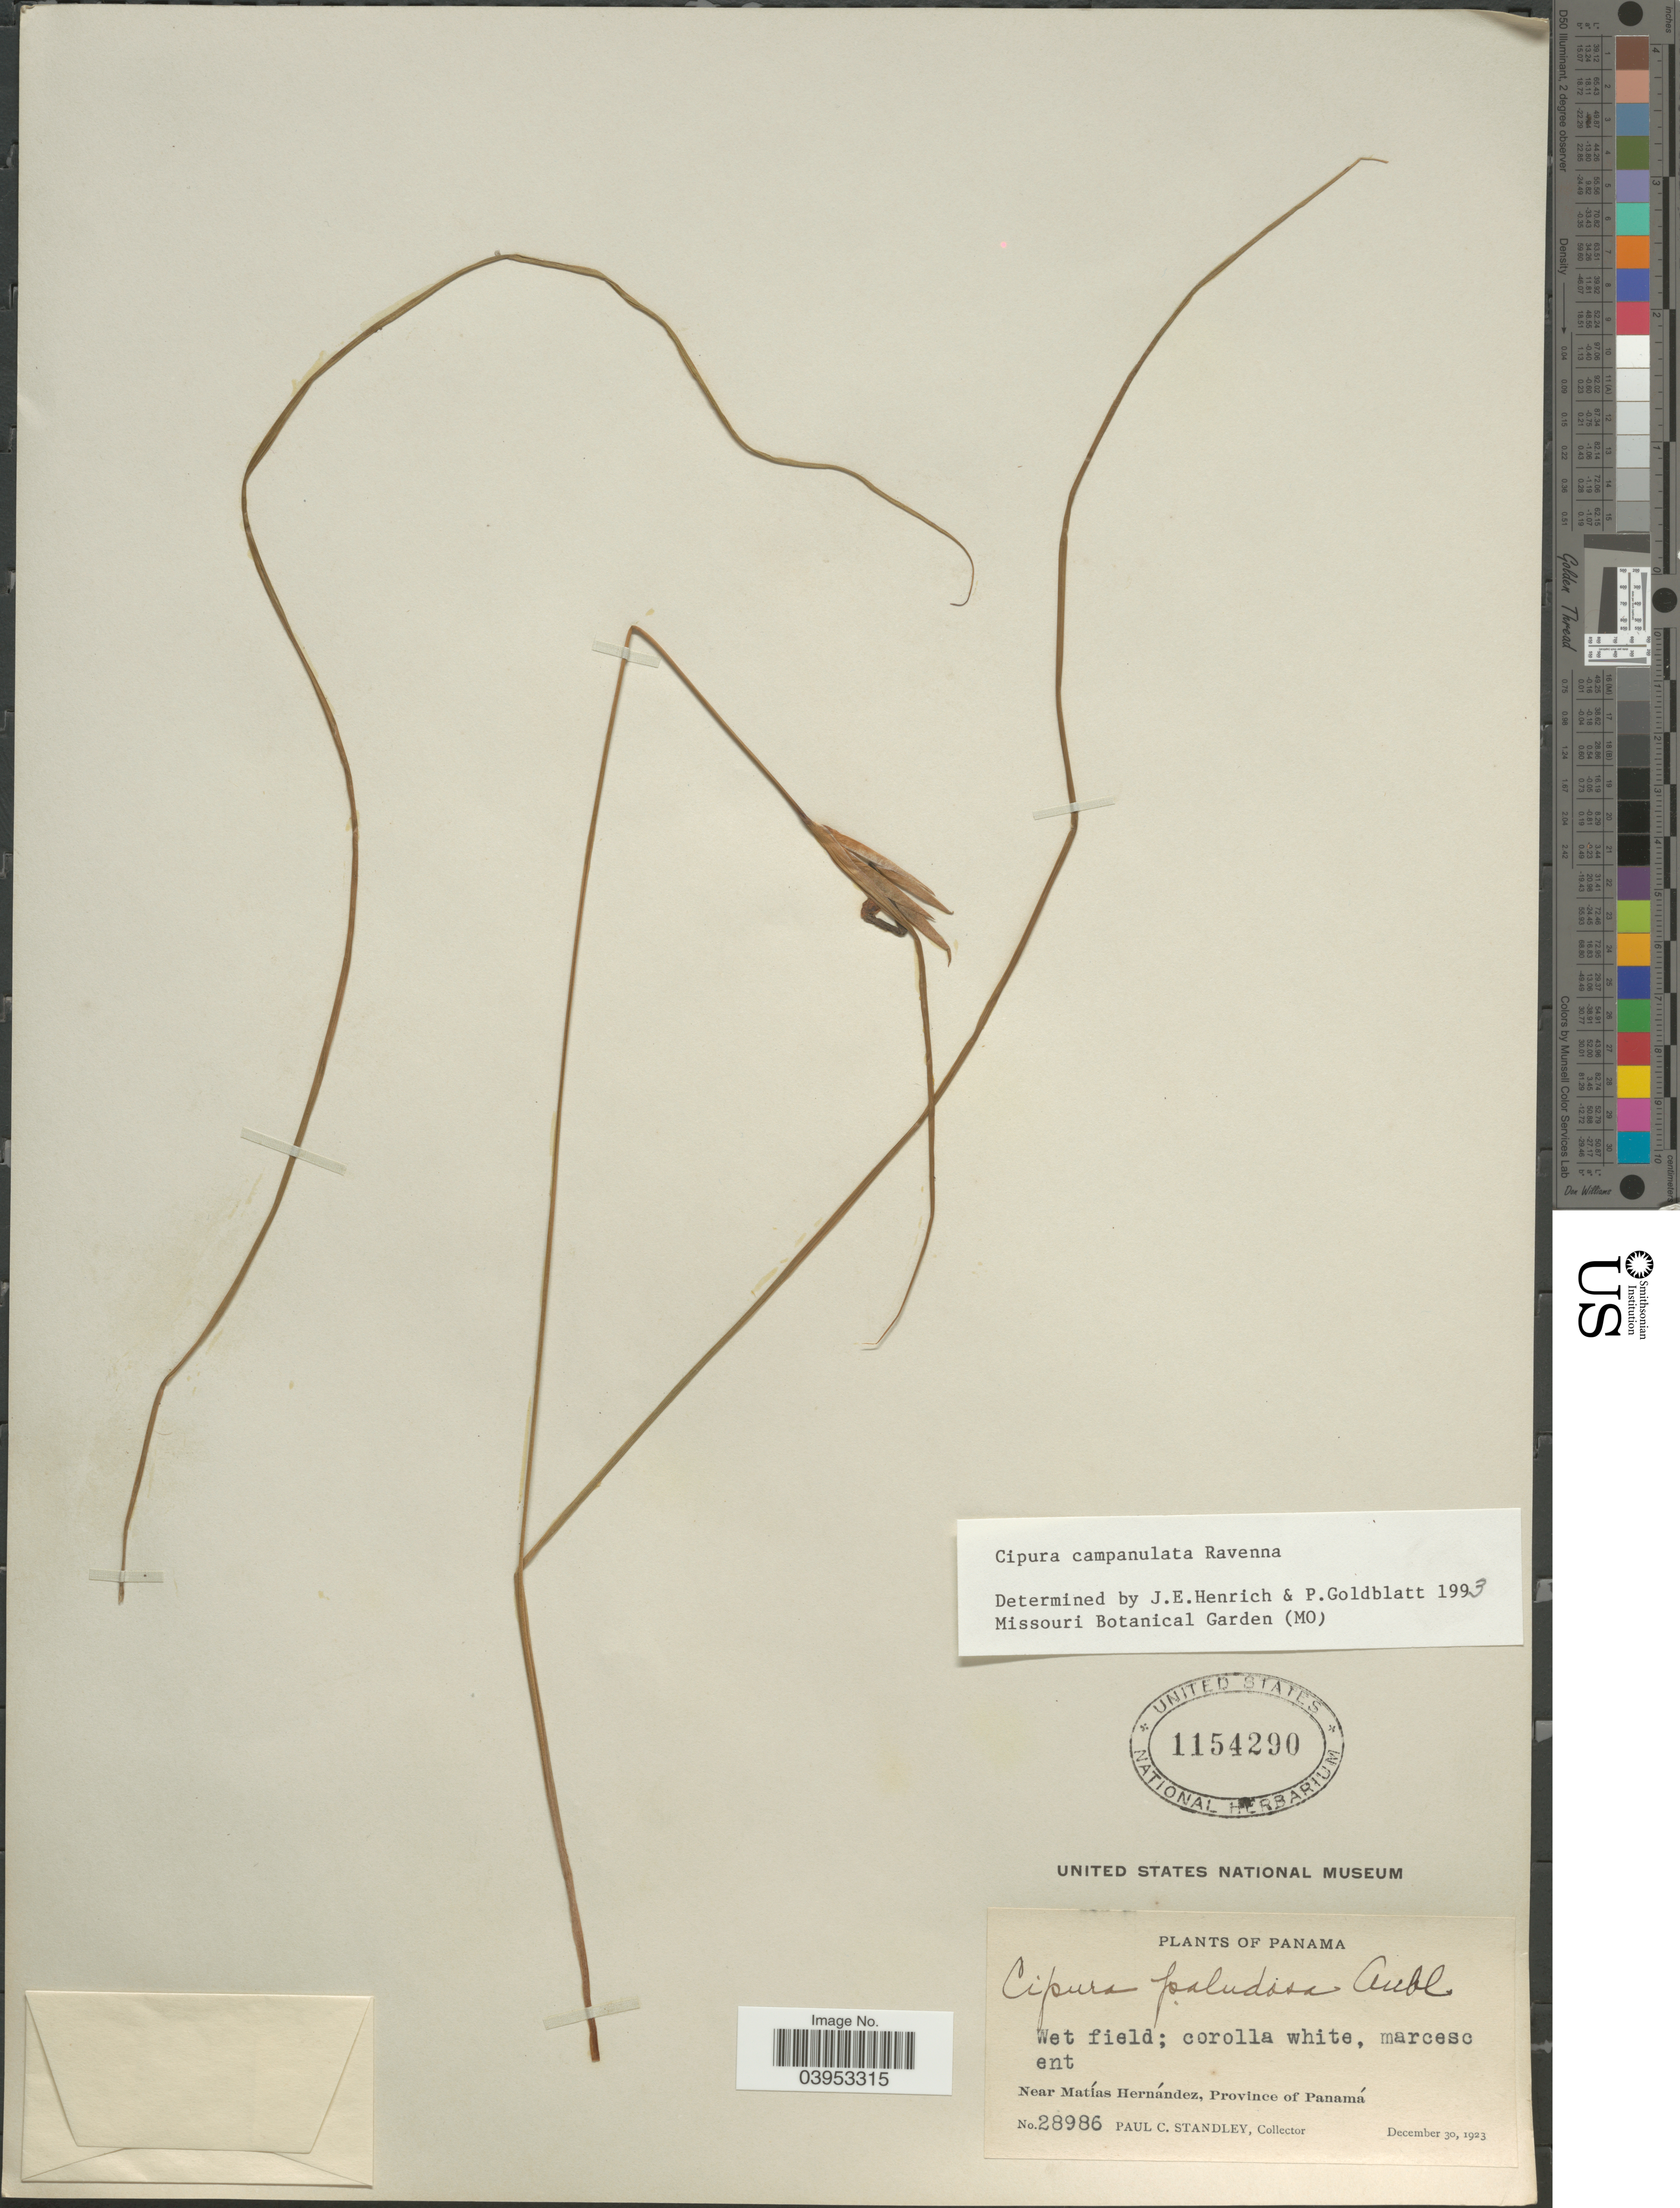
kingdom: Plantae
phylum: Tracheophyta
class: Liliopsida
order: Asparagales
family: Iridaceae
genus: Cipura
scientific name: Cipura campanulata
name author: Ravenna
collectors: P. C. Standley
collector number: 28986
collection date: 1923-12-30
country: Panama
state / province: Panamá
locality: Near Matías Hernández.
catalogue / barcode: US 1154290